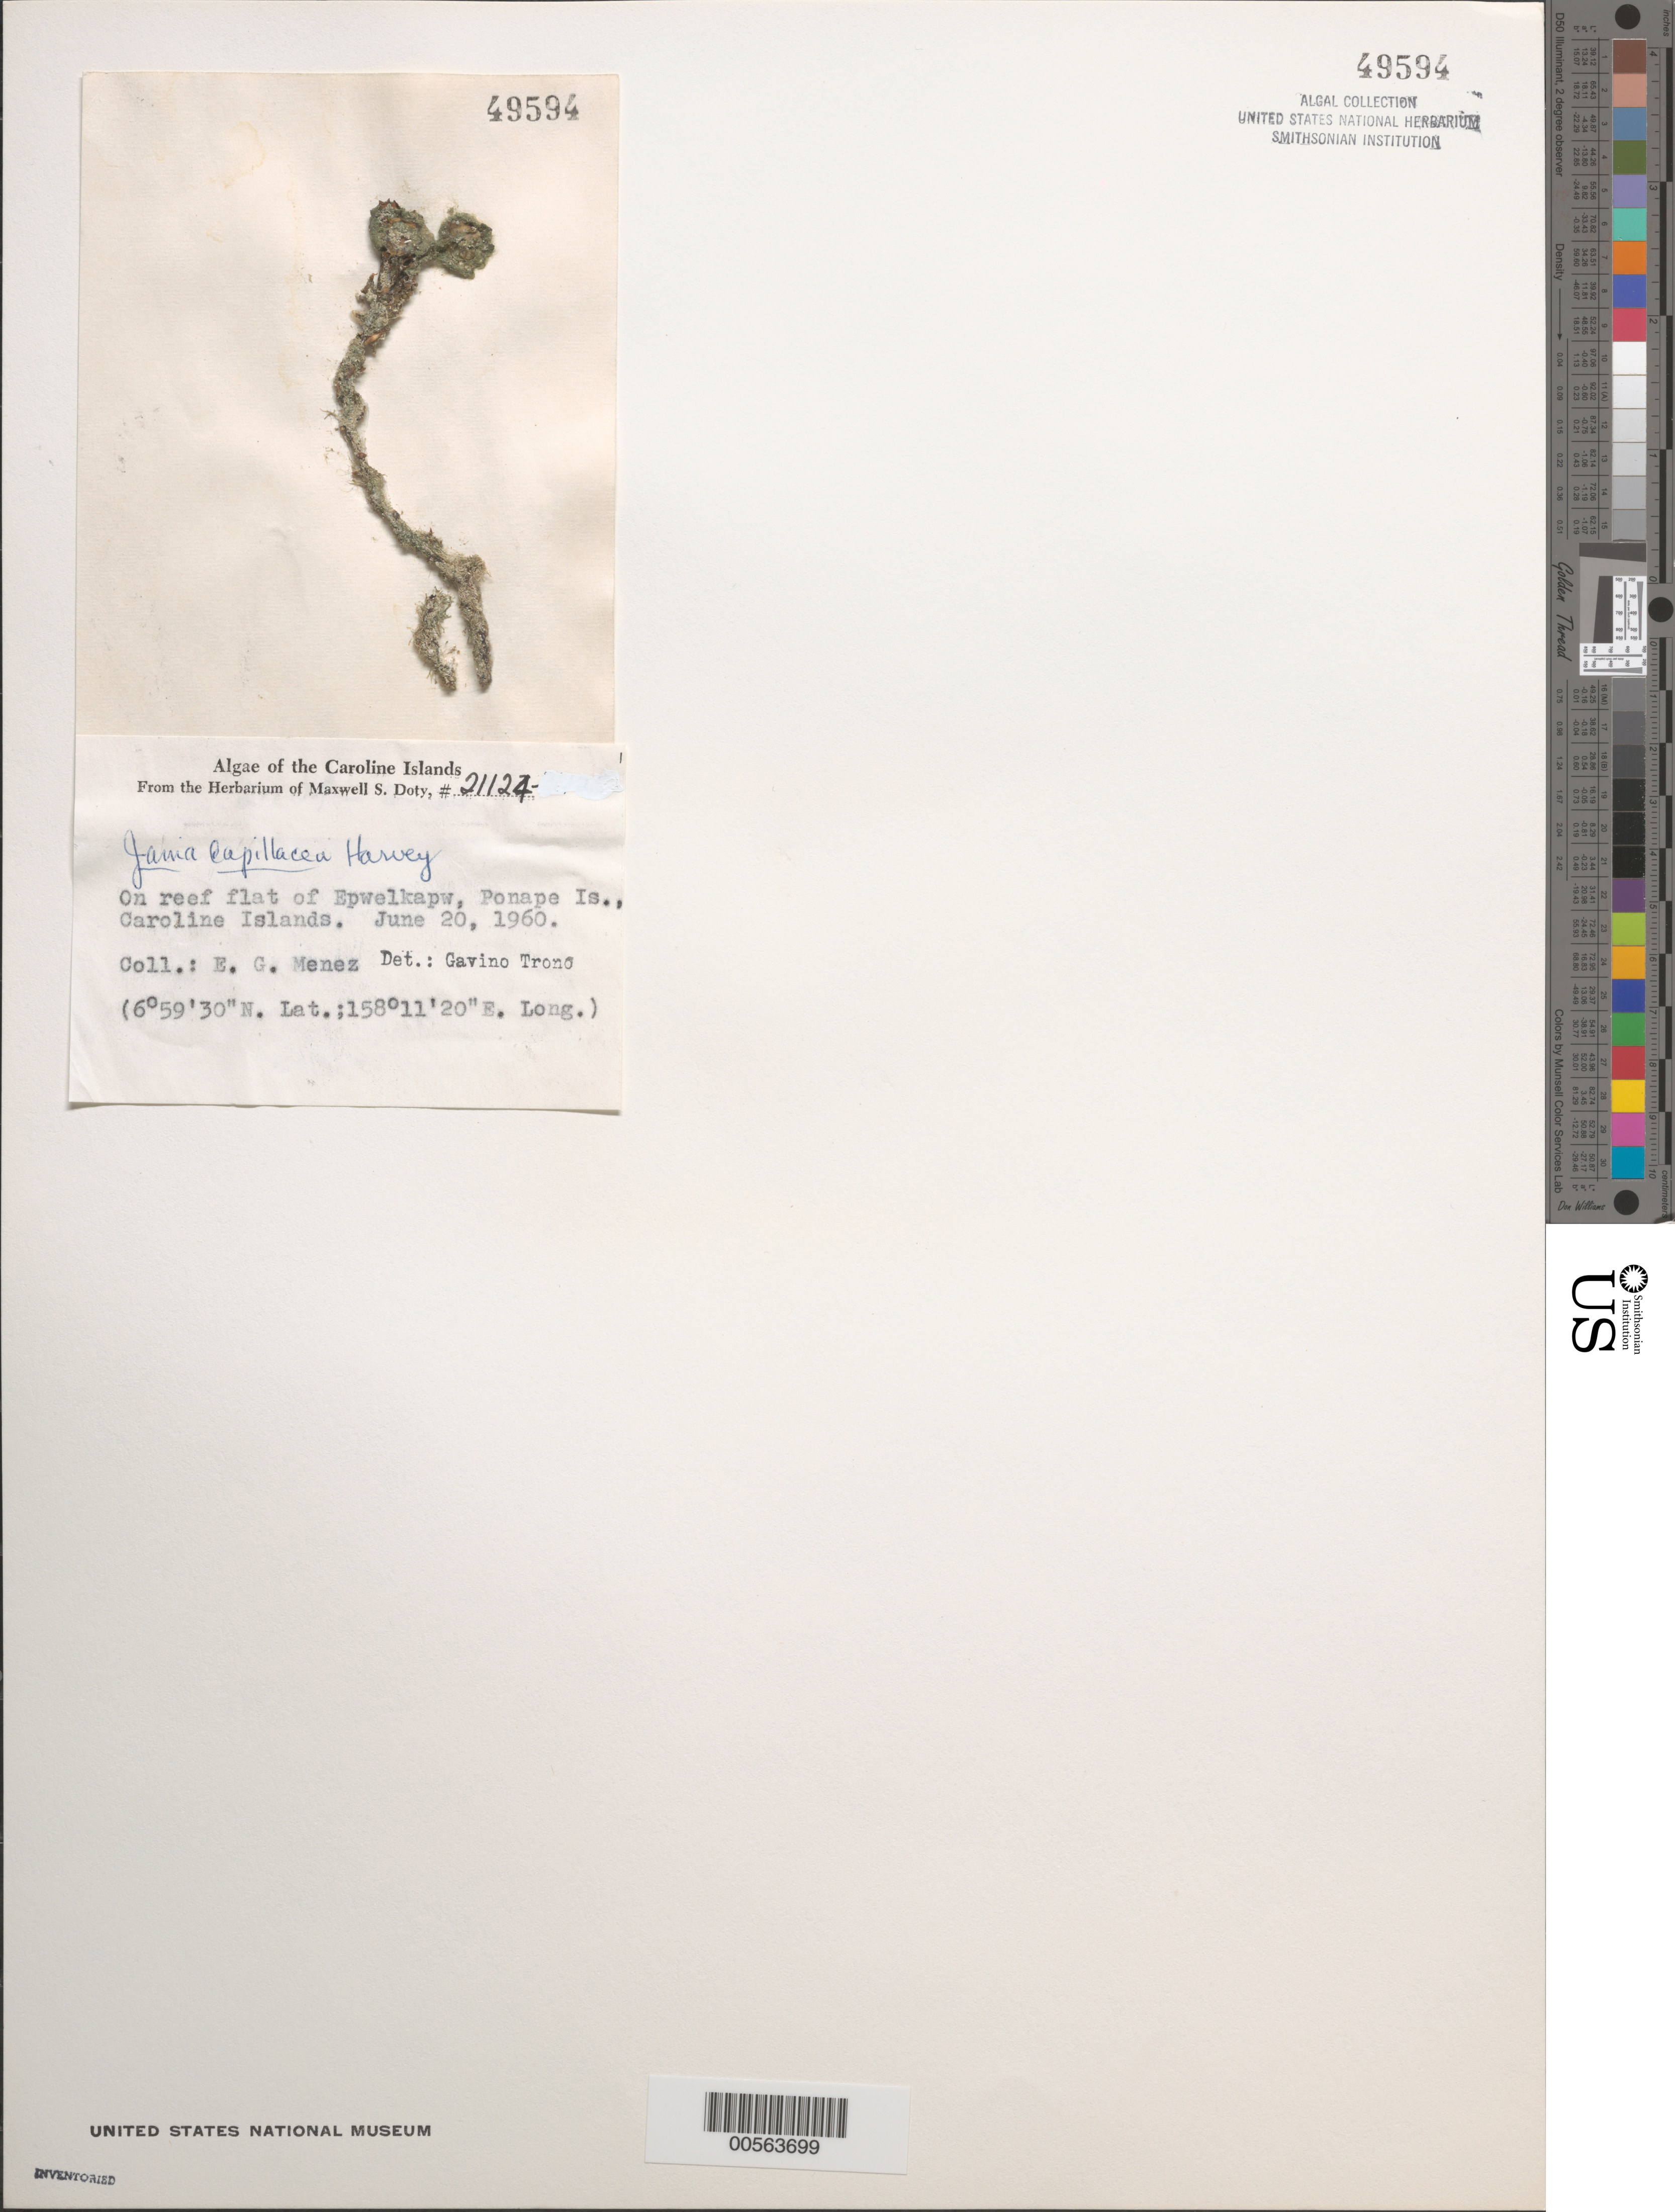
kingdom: Plantae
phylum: Rhodophyta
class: Florideophyceae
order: Corallinales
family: Corallinaceae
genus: Jania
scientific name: Jania capillacea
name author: Harv.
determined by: Trono, Gavino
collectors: Meñez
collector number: MSD 21124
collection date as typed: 20 Jun 1960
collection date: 1960-06-20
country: Micronesia, Federated States of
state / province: Pohnpei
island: Pohnpei [Ponape] Islands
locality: Epwelkapw Islet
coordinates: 6 59' 30" N, 158 11' 20" E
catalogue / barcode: US 49594